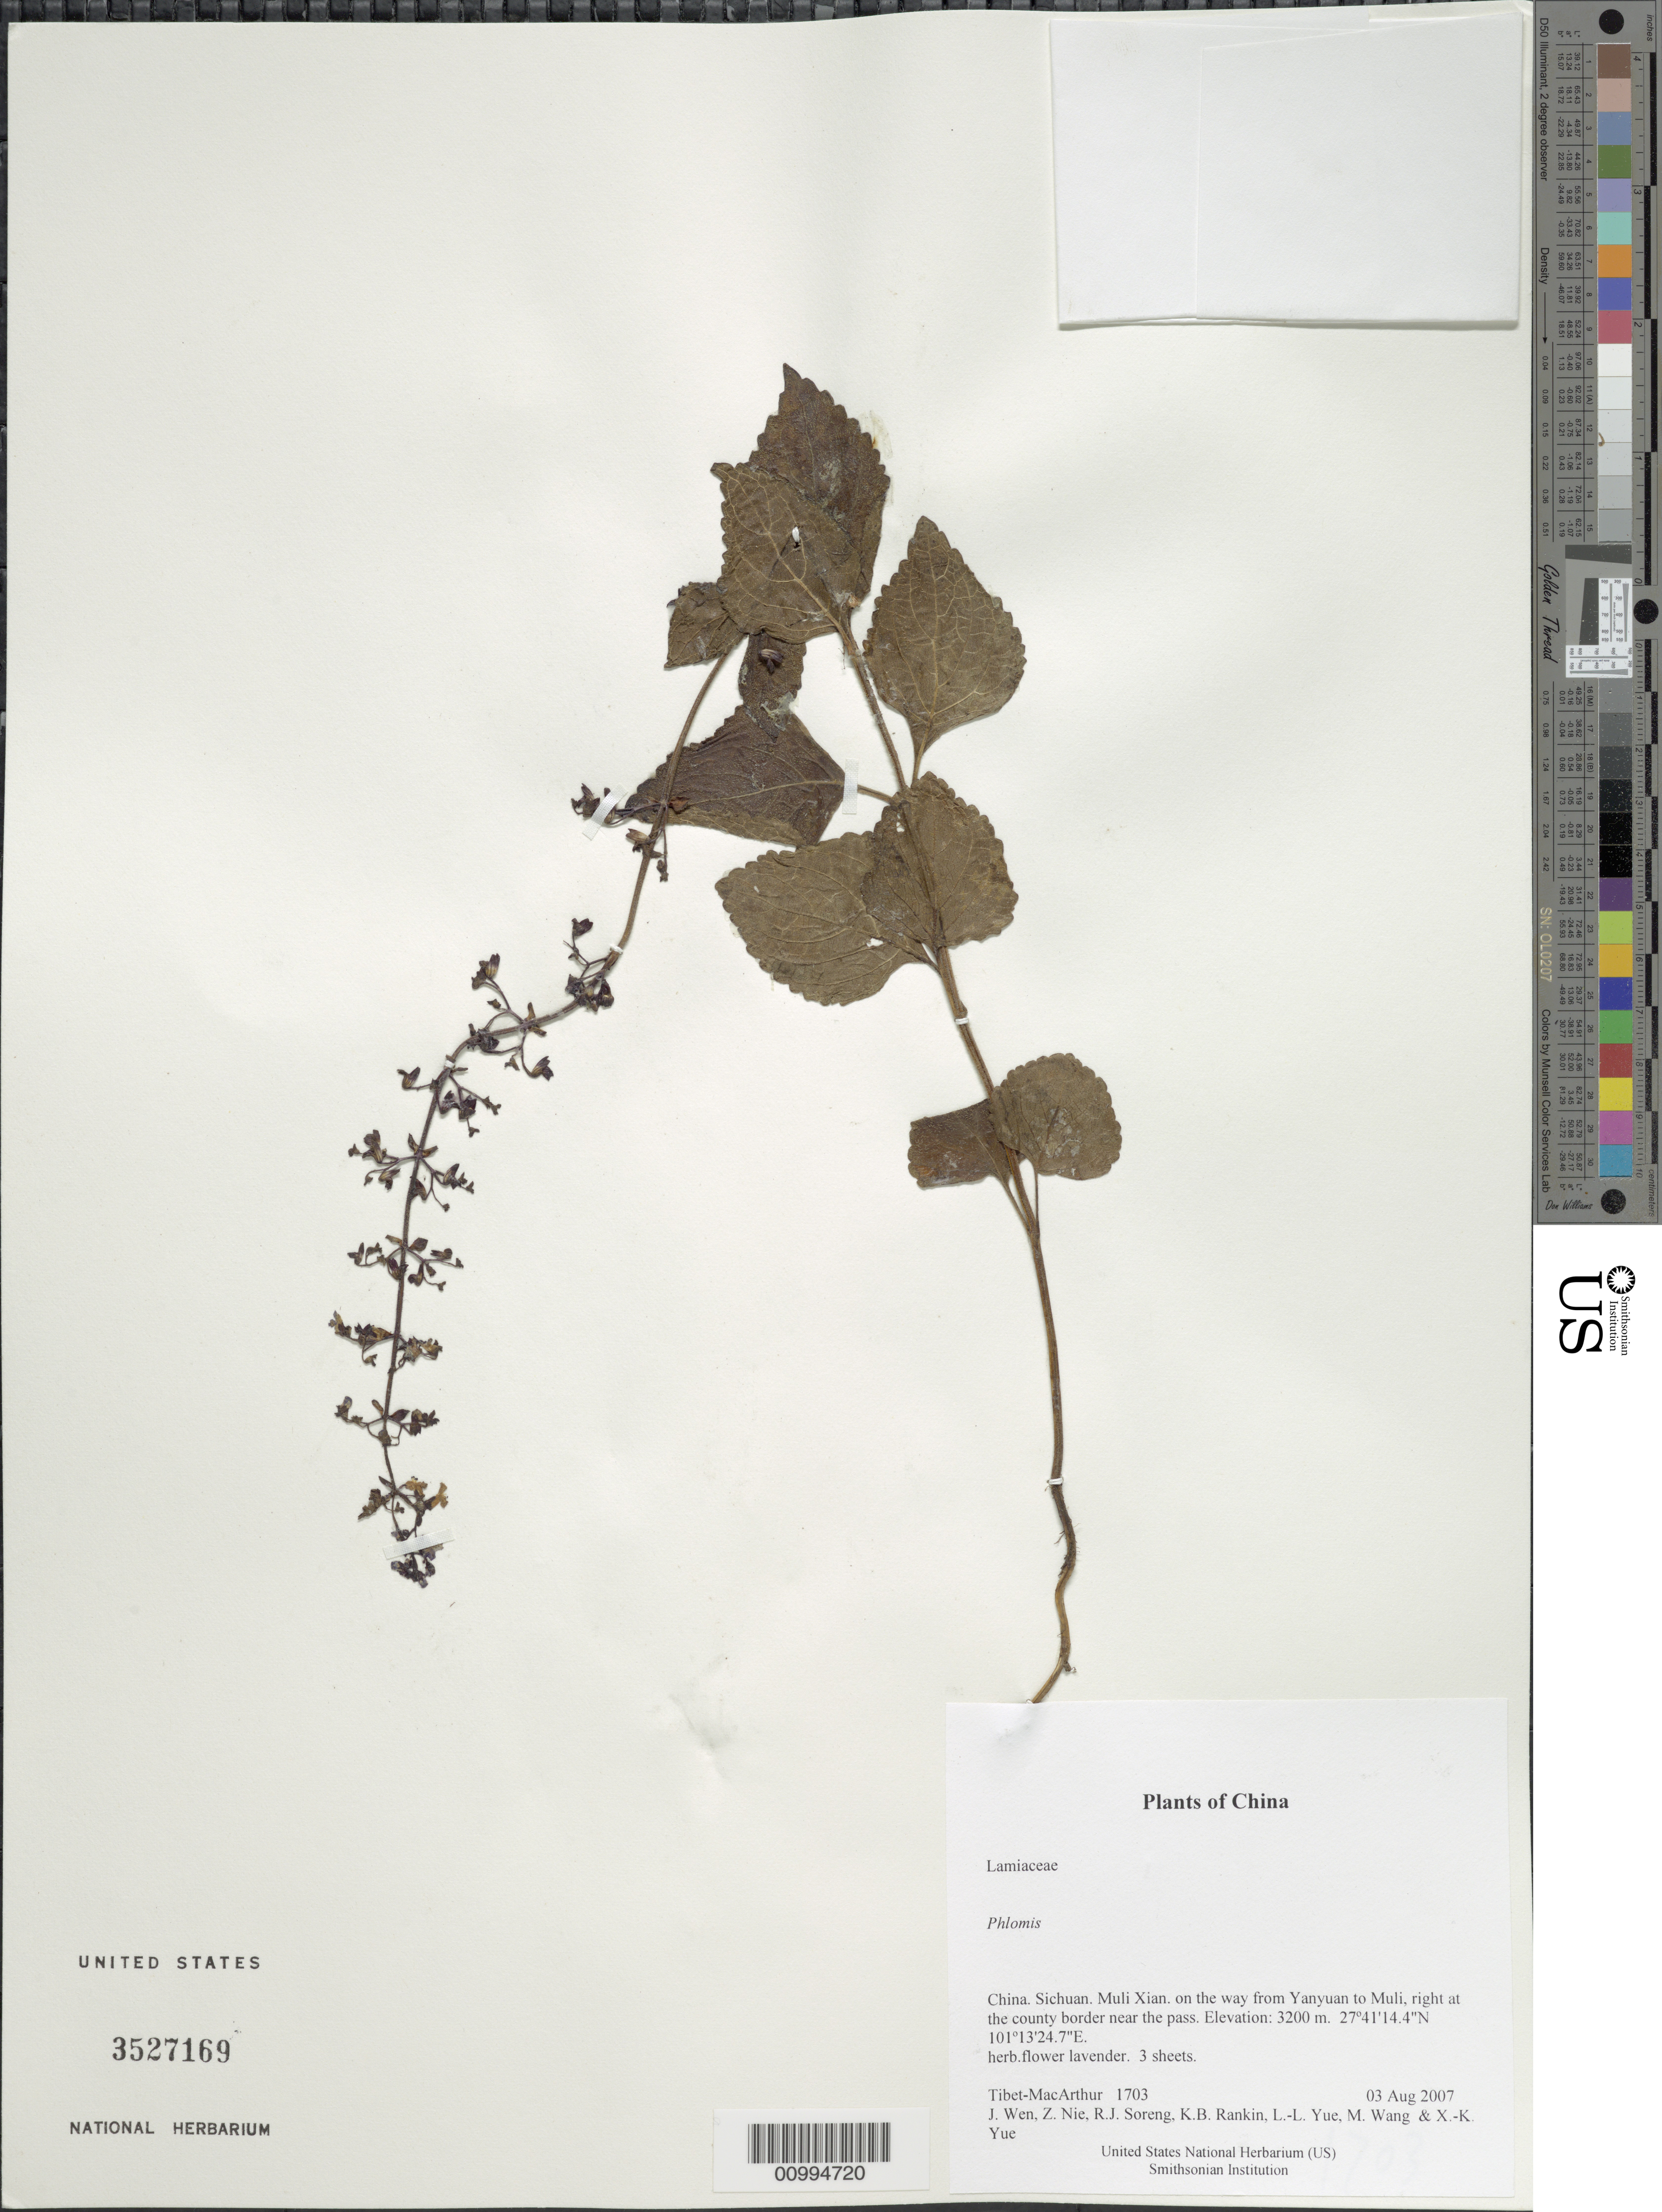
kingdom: Plantae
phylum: Tracheophyta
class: Magnoliopsida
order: Lamiales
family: Lamiaceae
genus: Phlomis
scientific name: Phlomis sp.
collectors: Tibet-MacArthur, J. Wen, Z. Nie, R. J. Soreng, K. Rankin, L. Yue, M. Wang & X. Yue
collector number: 1703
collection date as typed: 03 Aug 2007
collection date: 2007-08-03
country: China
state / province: Sichuan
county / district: Muli Xian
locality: on the way from Yanyuan to Muli, right at the county border near the pass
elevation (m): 3200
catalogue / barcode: US 3527169